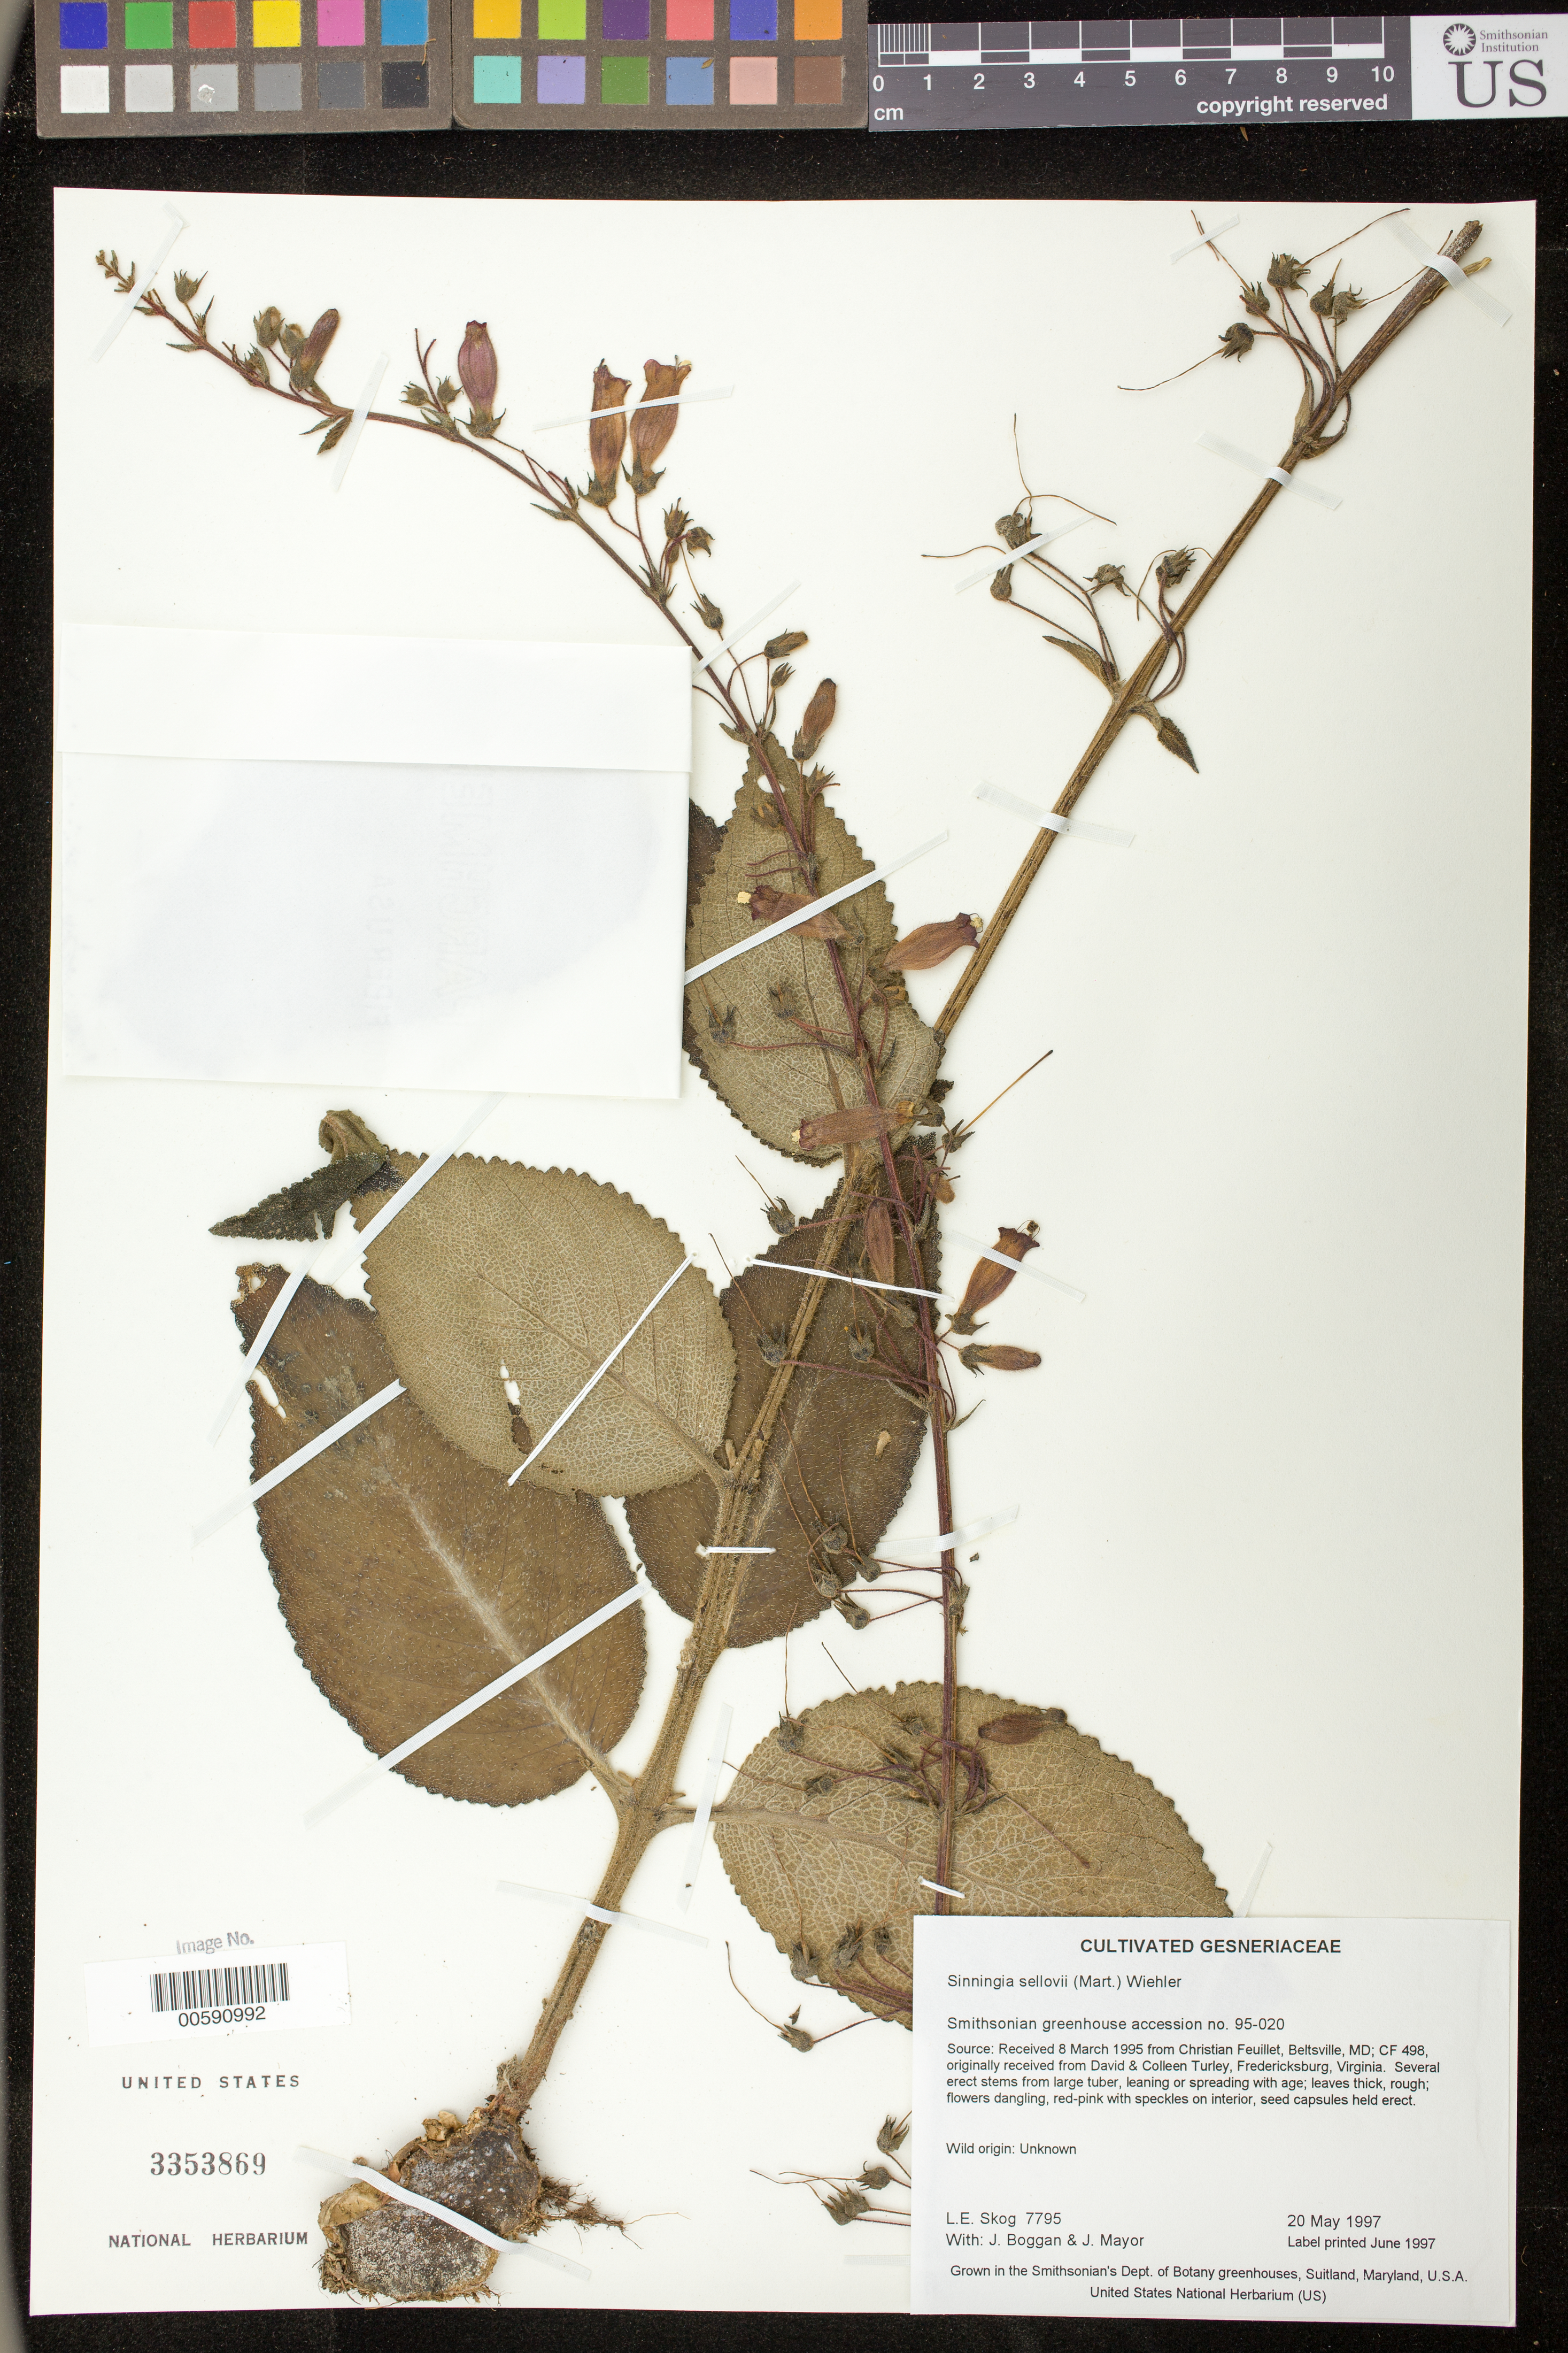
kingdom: Plantae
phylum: Tracheophyta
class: Magnoliopsida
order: Lamiales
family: Gesneriaceae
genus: Sinningia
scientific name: Sinningia sellovii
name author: (Mart.) Wiehler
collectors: L. E. Skog, J. K. Boggan & J. Mayor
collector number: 7795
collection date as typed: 20 May 1997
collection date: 1997-05-20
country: United States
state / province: Maryland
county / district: Prince George's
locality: Grown in the Smithsonian's Dept. of Botany greenhouses, Suitland, Maryland, U.S.A.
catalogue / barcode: US 3353869